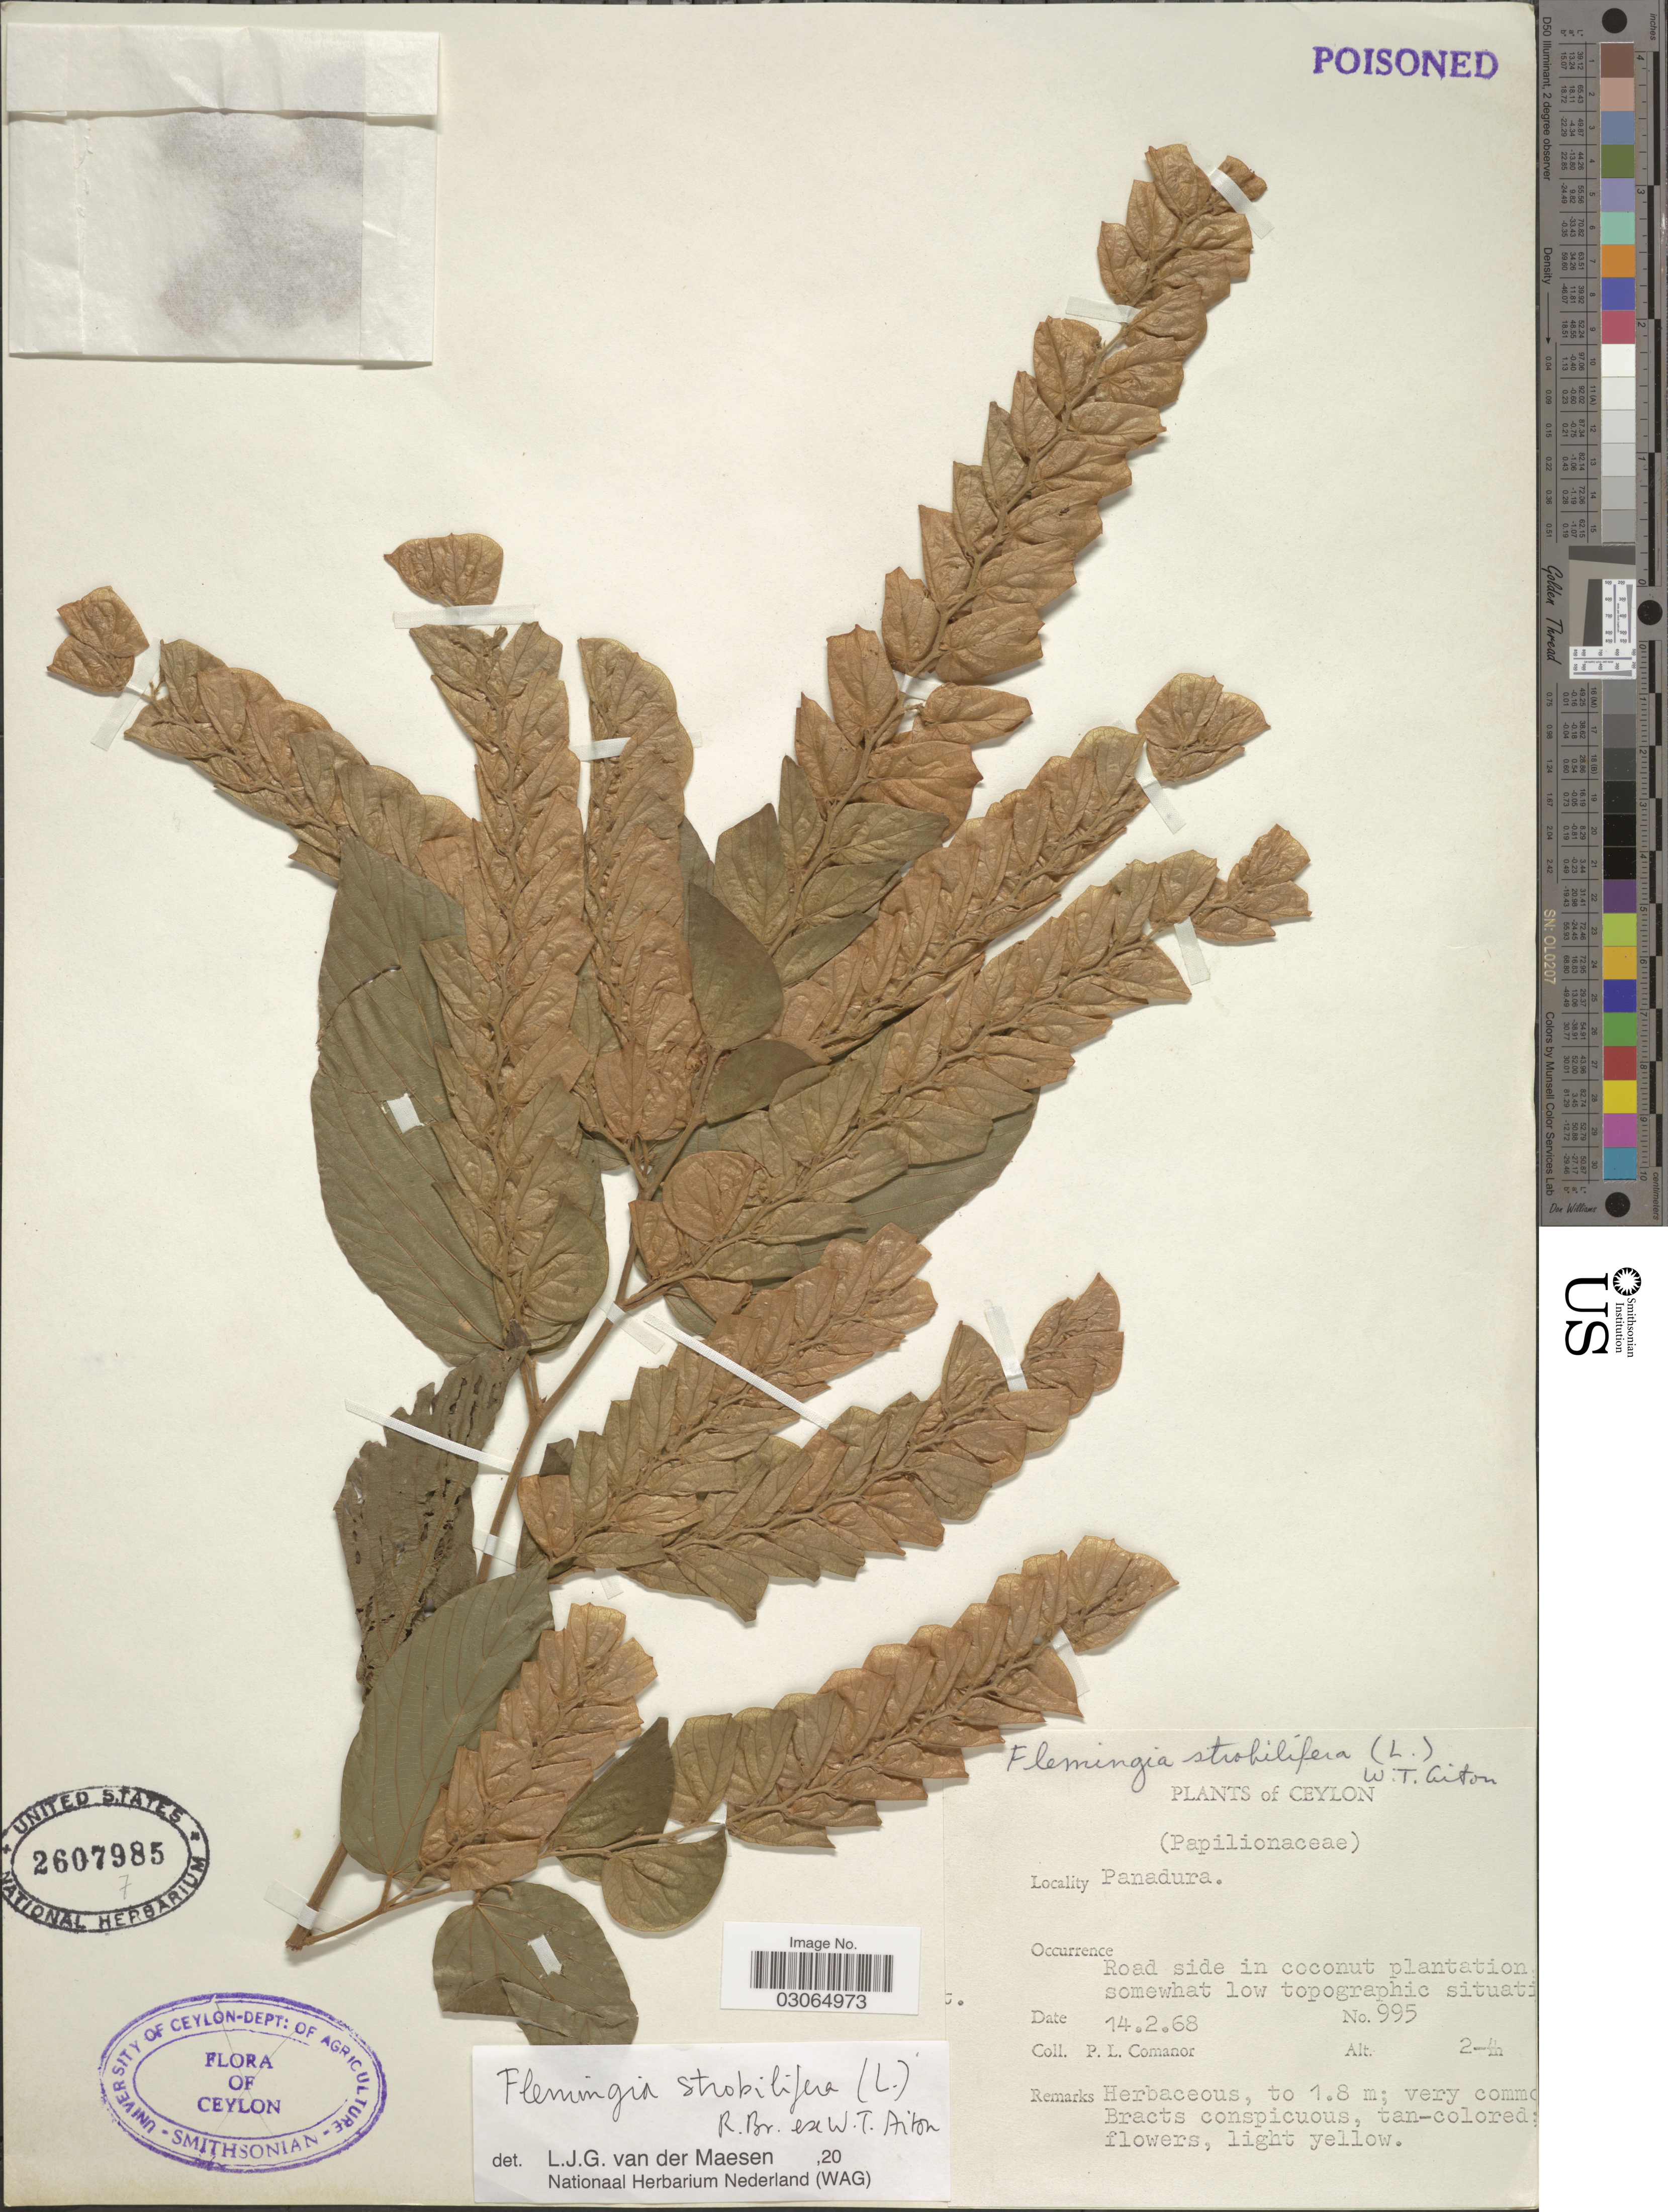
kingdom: Plantae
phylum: Tracheophyta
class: Magnoliopsida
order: Fabales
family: Fabaceae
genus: Flemingia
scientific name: Flemingia strobilifera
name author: (L.) W.T. Aiton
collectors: P. Comanor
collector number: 995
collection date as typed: Transcribed d/m/y: 14/2/68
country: Sri Lanka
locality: Ceylon. Road side in coconut plantation somewhat low topoqraphic situati [illegible text]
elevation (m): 2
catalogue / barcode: US 2607985